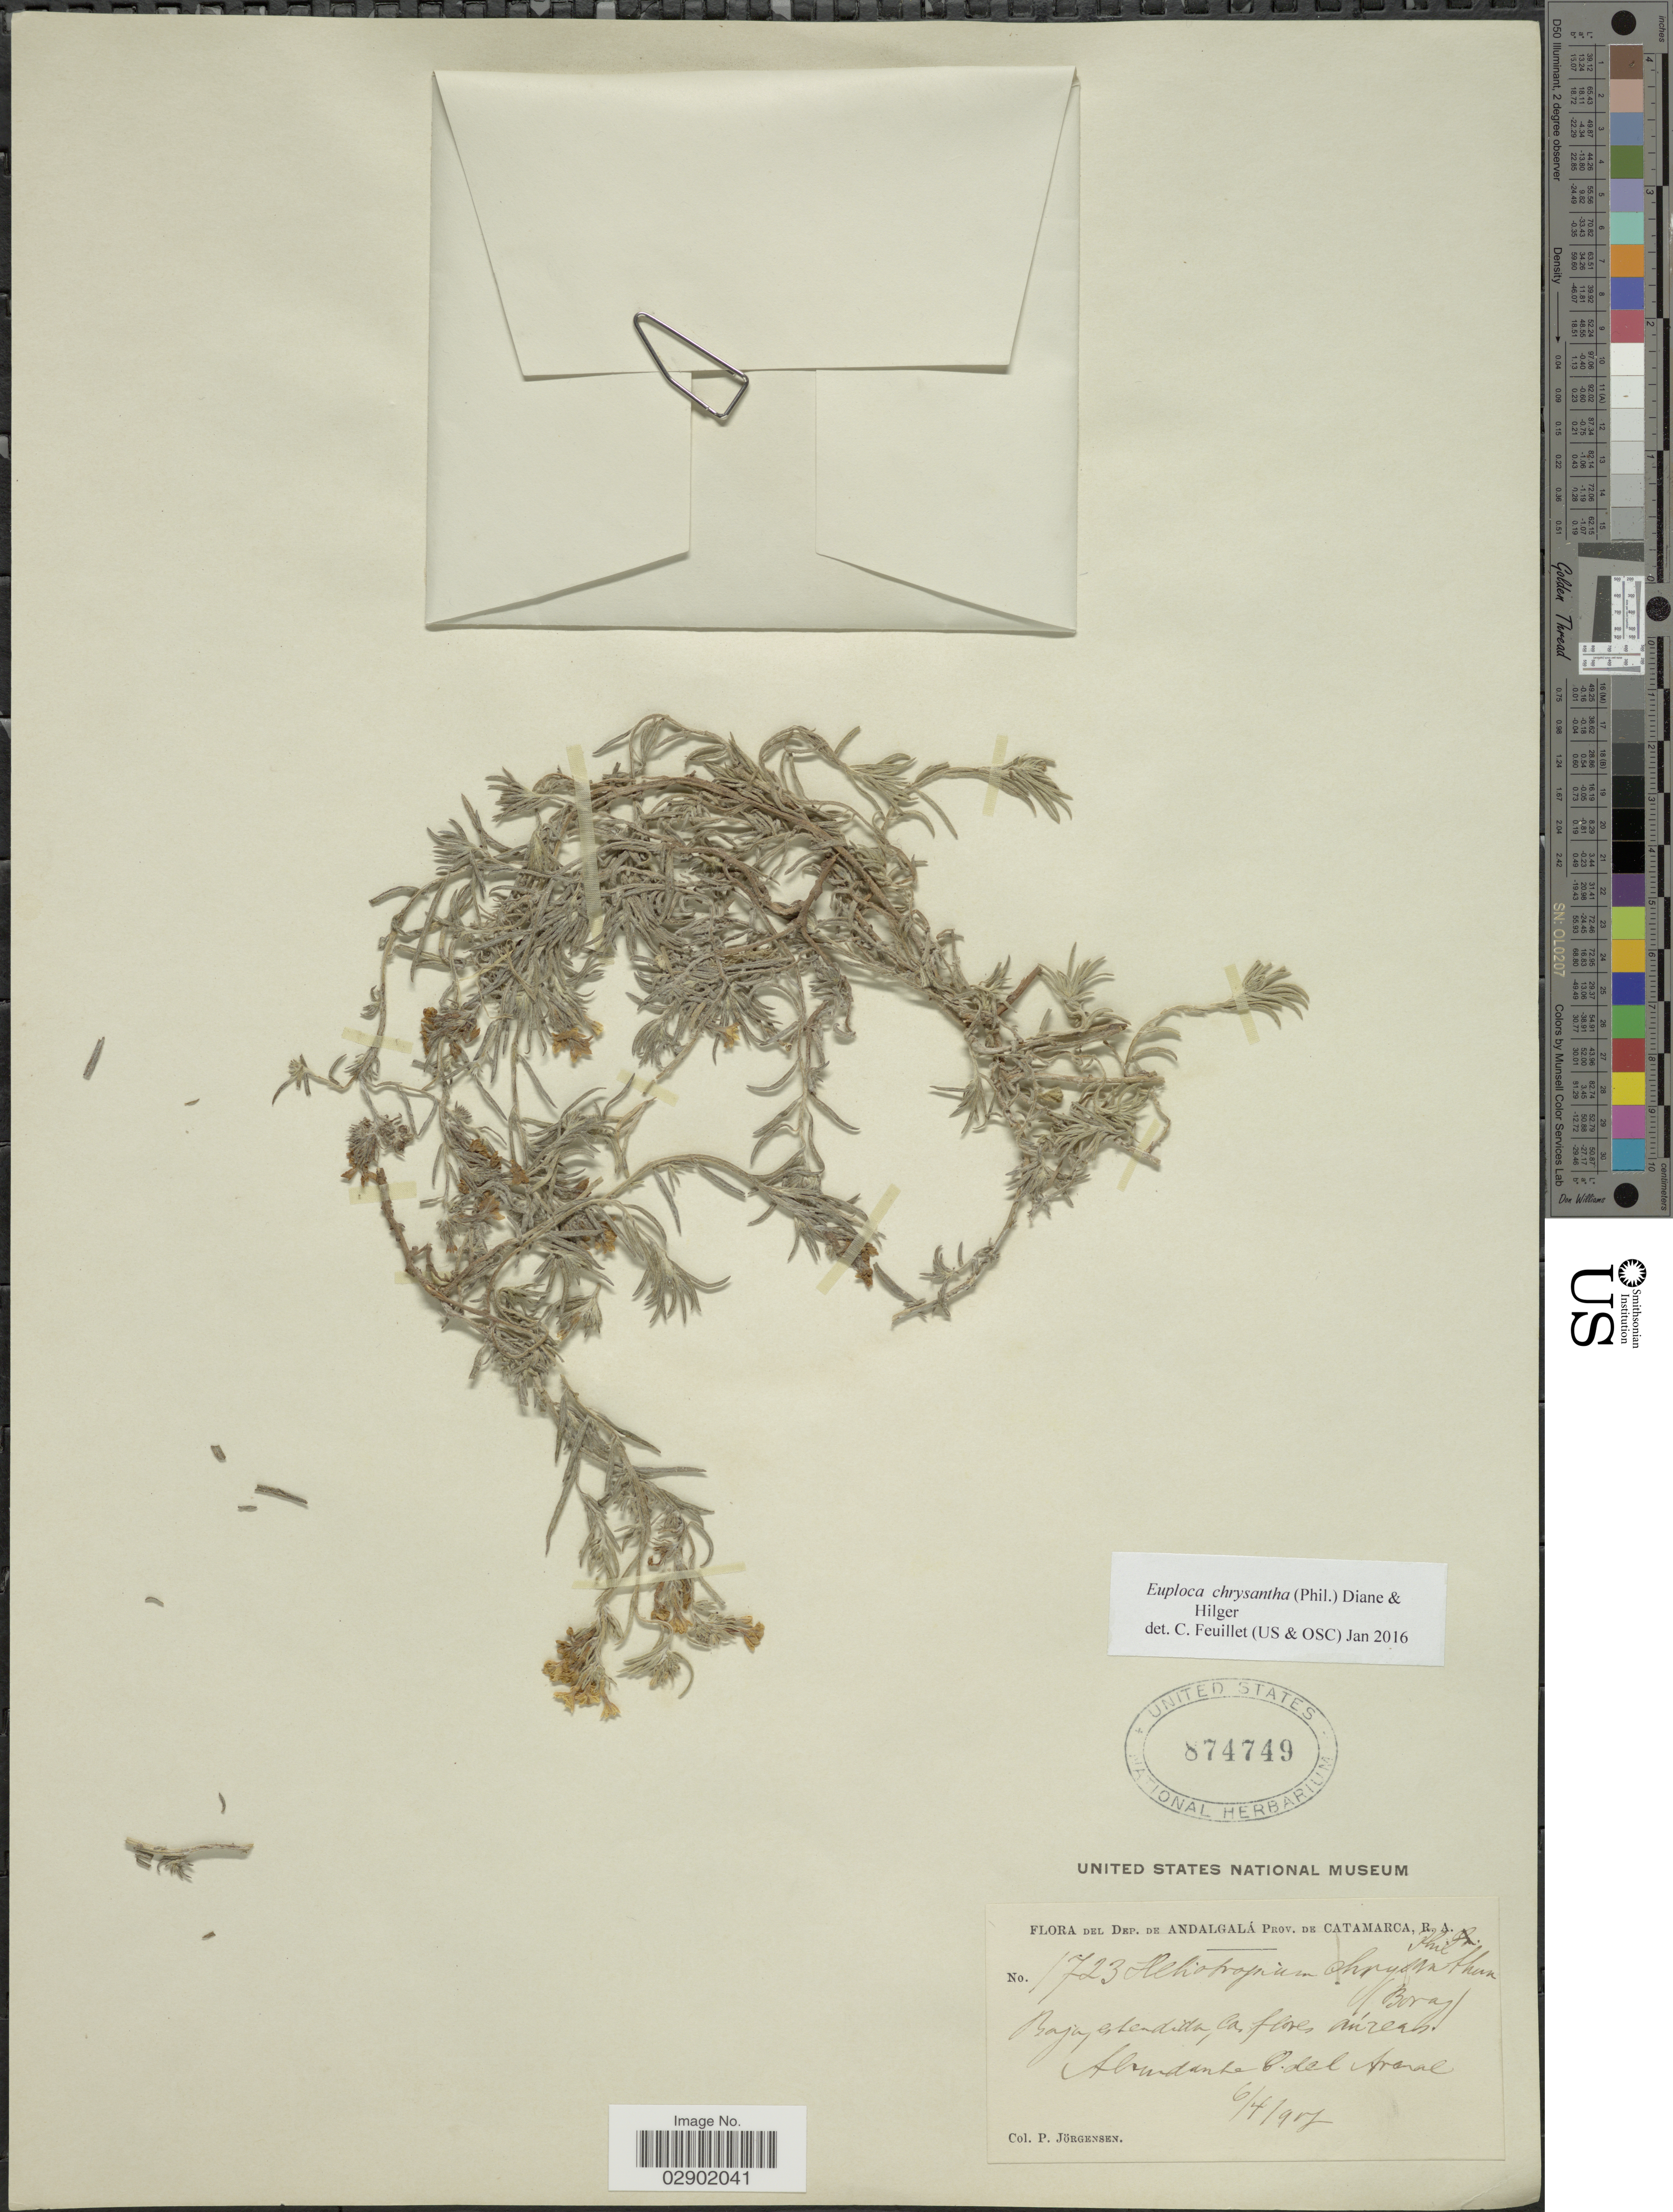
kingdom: Plantae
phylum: Tracheophyta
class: Magnoliopsida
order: Boraginales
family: Heliotropiaceae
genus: Euploca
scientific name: Euploca chrysantha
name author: (Phil.) Diane & Hilger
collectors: P. Jörgensen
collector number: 1723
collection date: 1907-04-06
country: Argentina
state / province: Catamarca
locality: Dep. de Andalgalá Prov. de Catamarca, R.A. Abundante del Arenal..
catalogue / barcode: US 874749